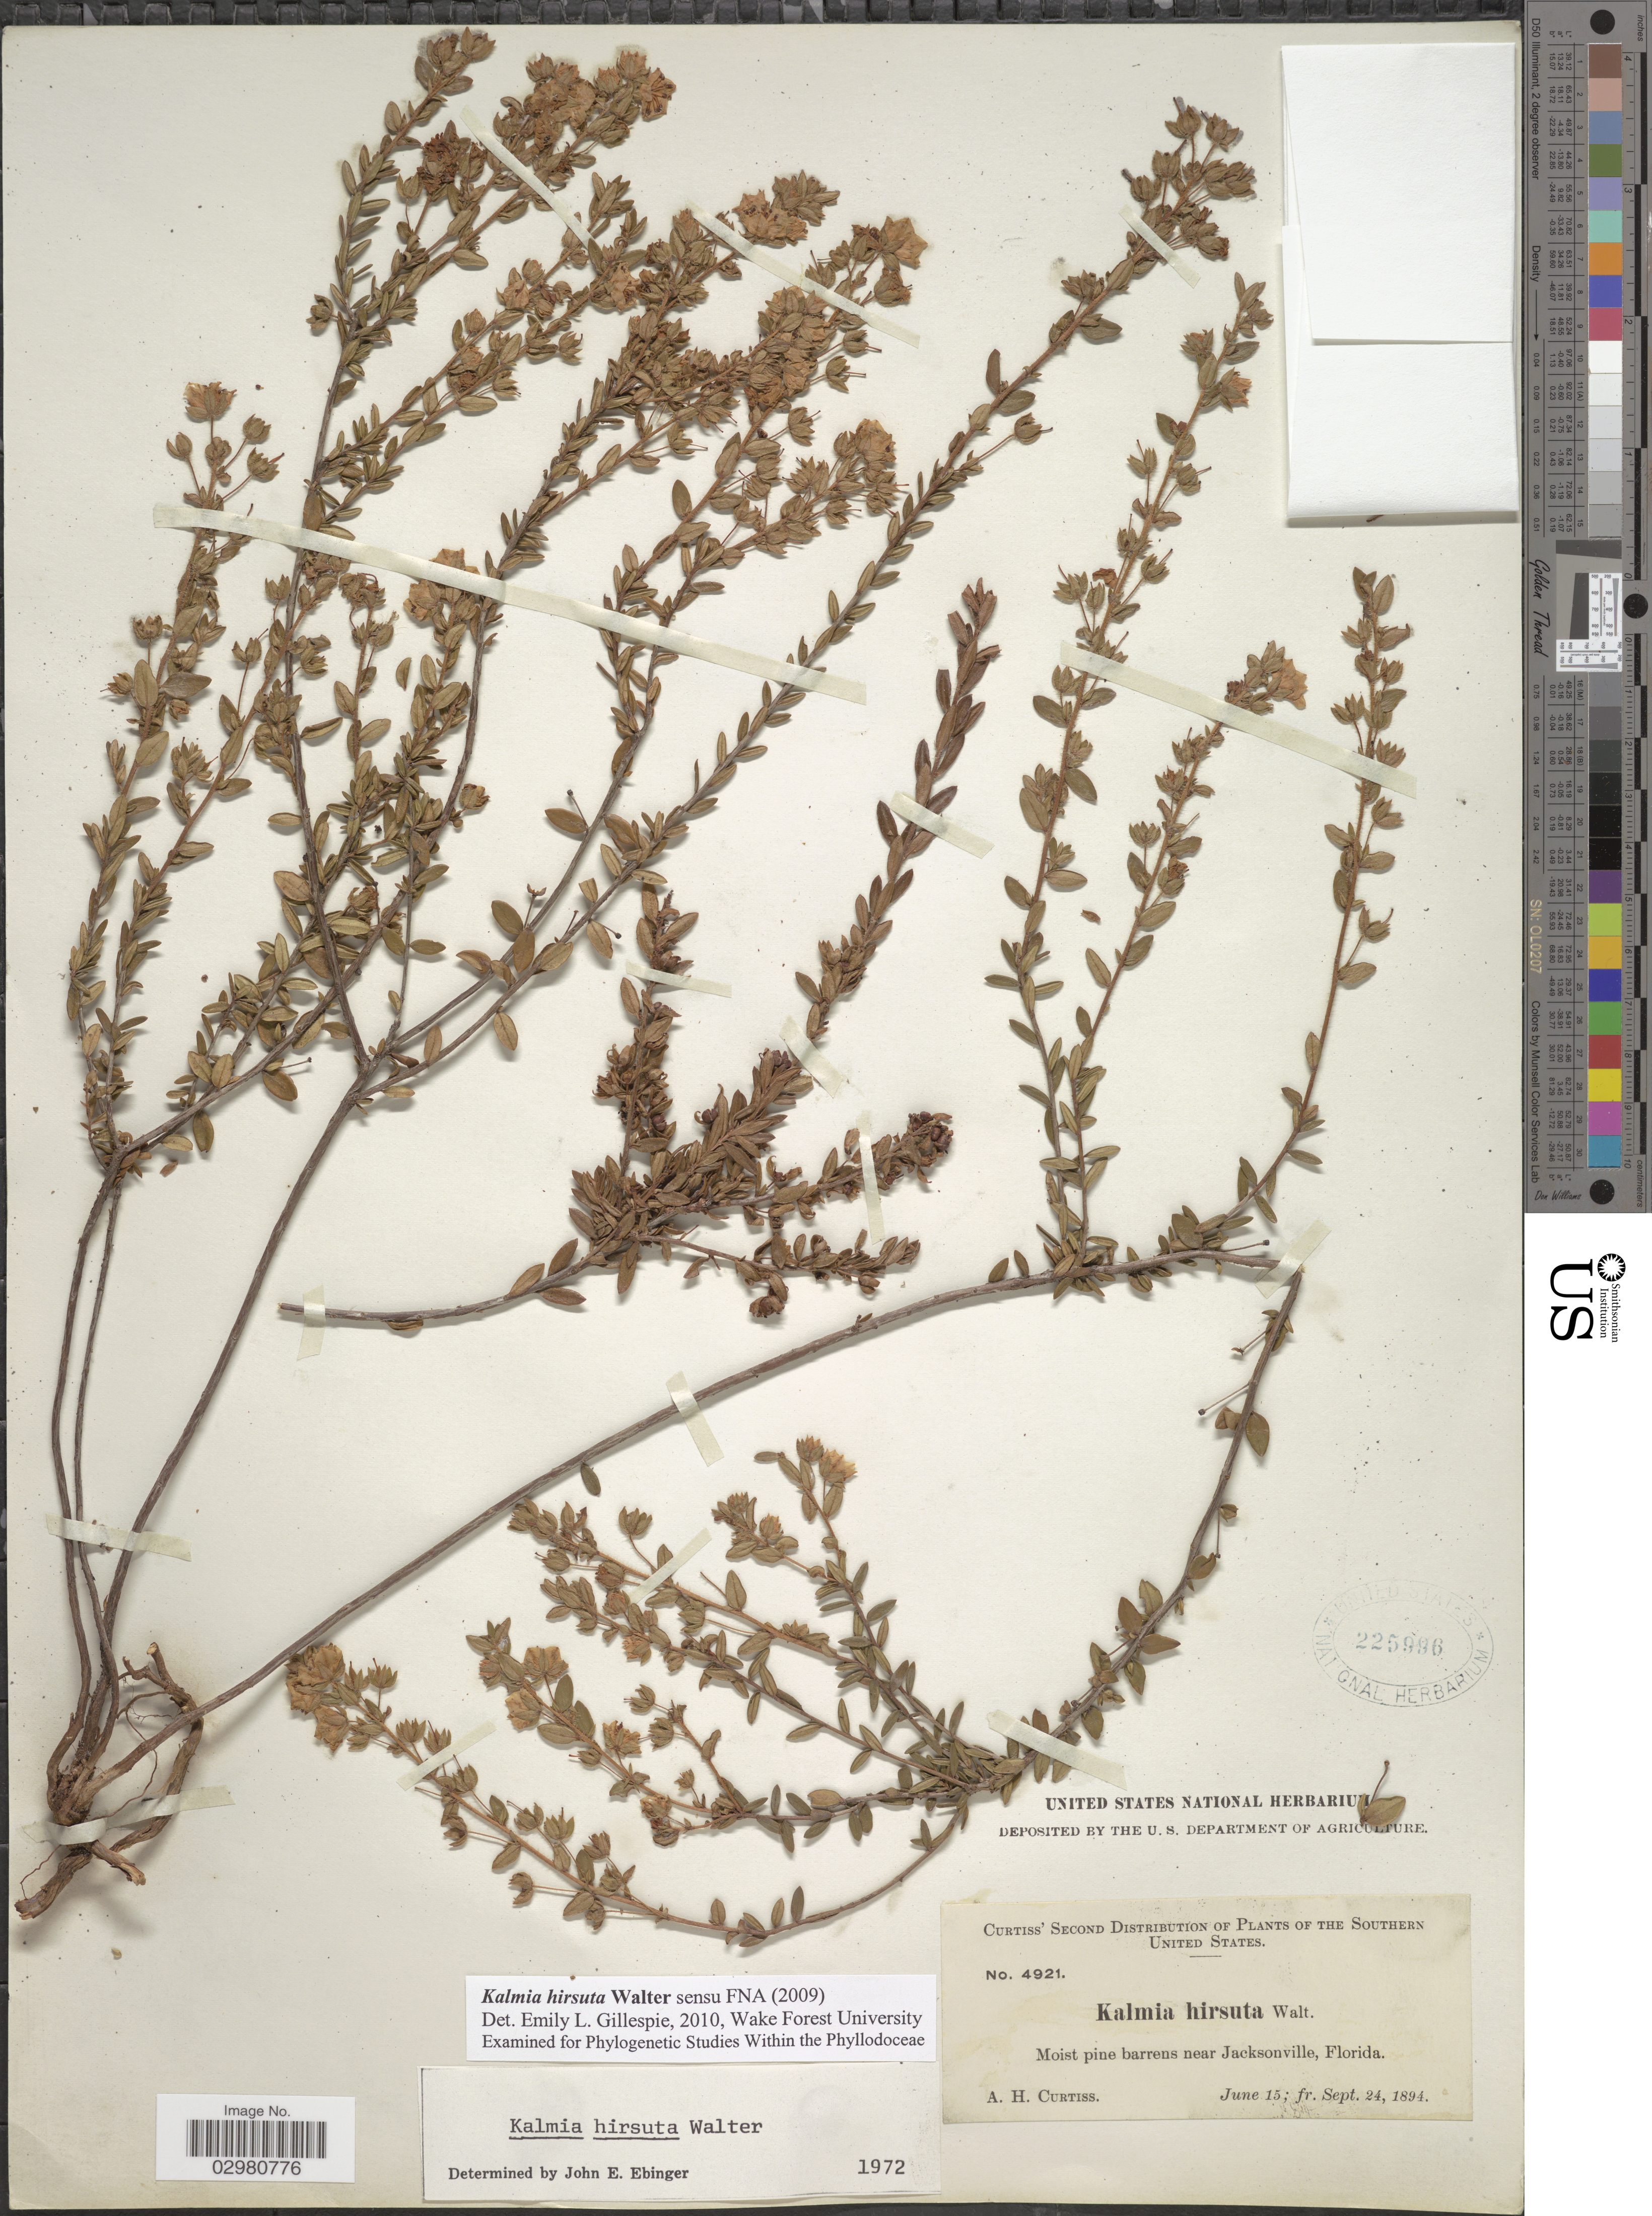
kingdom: Plantae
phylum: Tracheophyta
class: Magnoliopsida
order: Ericales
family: Ericaceae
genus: Kalmia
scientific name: Kalmia hirsuta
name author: Walter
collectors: A. H. Curtiss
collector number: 4921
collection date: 1894-06-15/1894-09-24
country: United States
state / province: Florida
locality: Near Jacksonville. Southern United States.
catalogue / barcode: US 225996